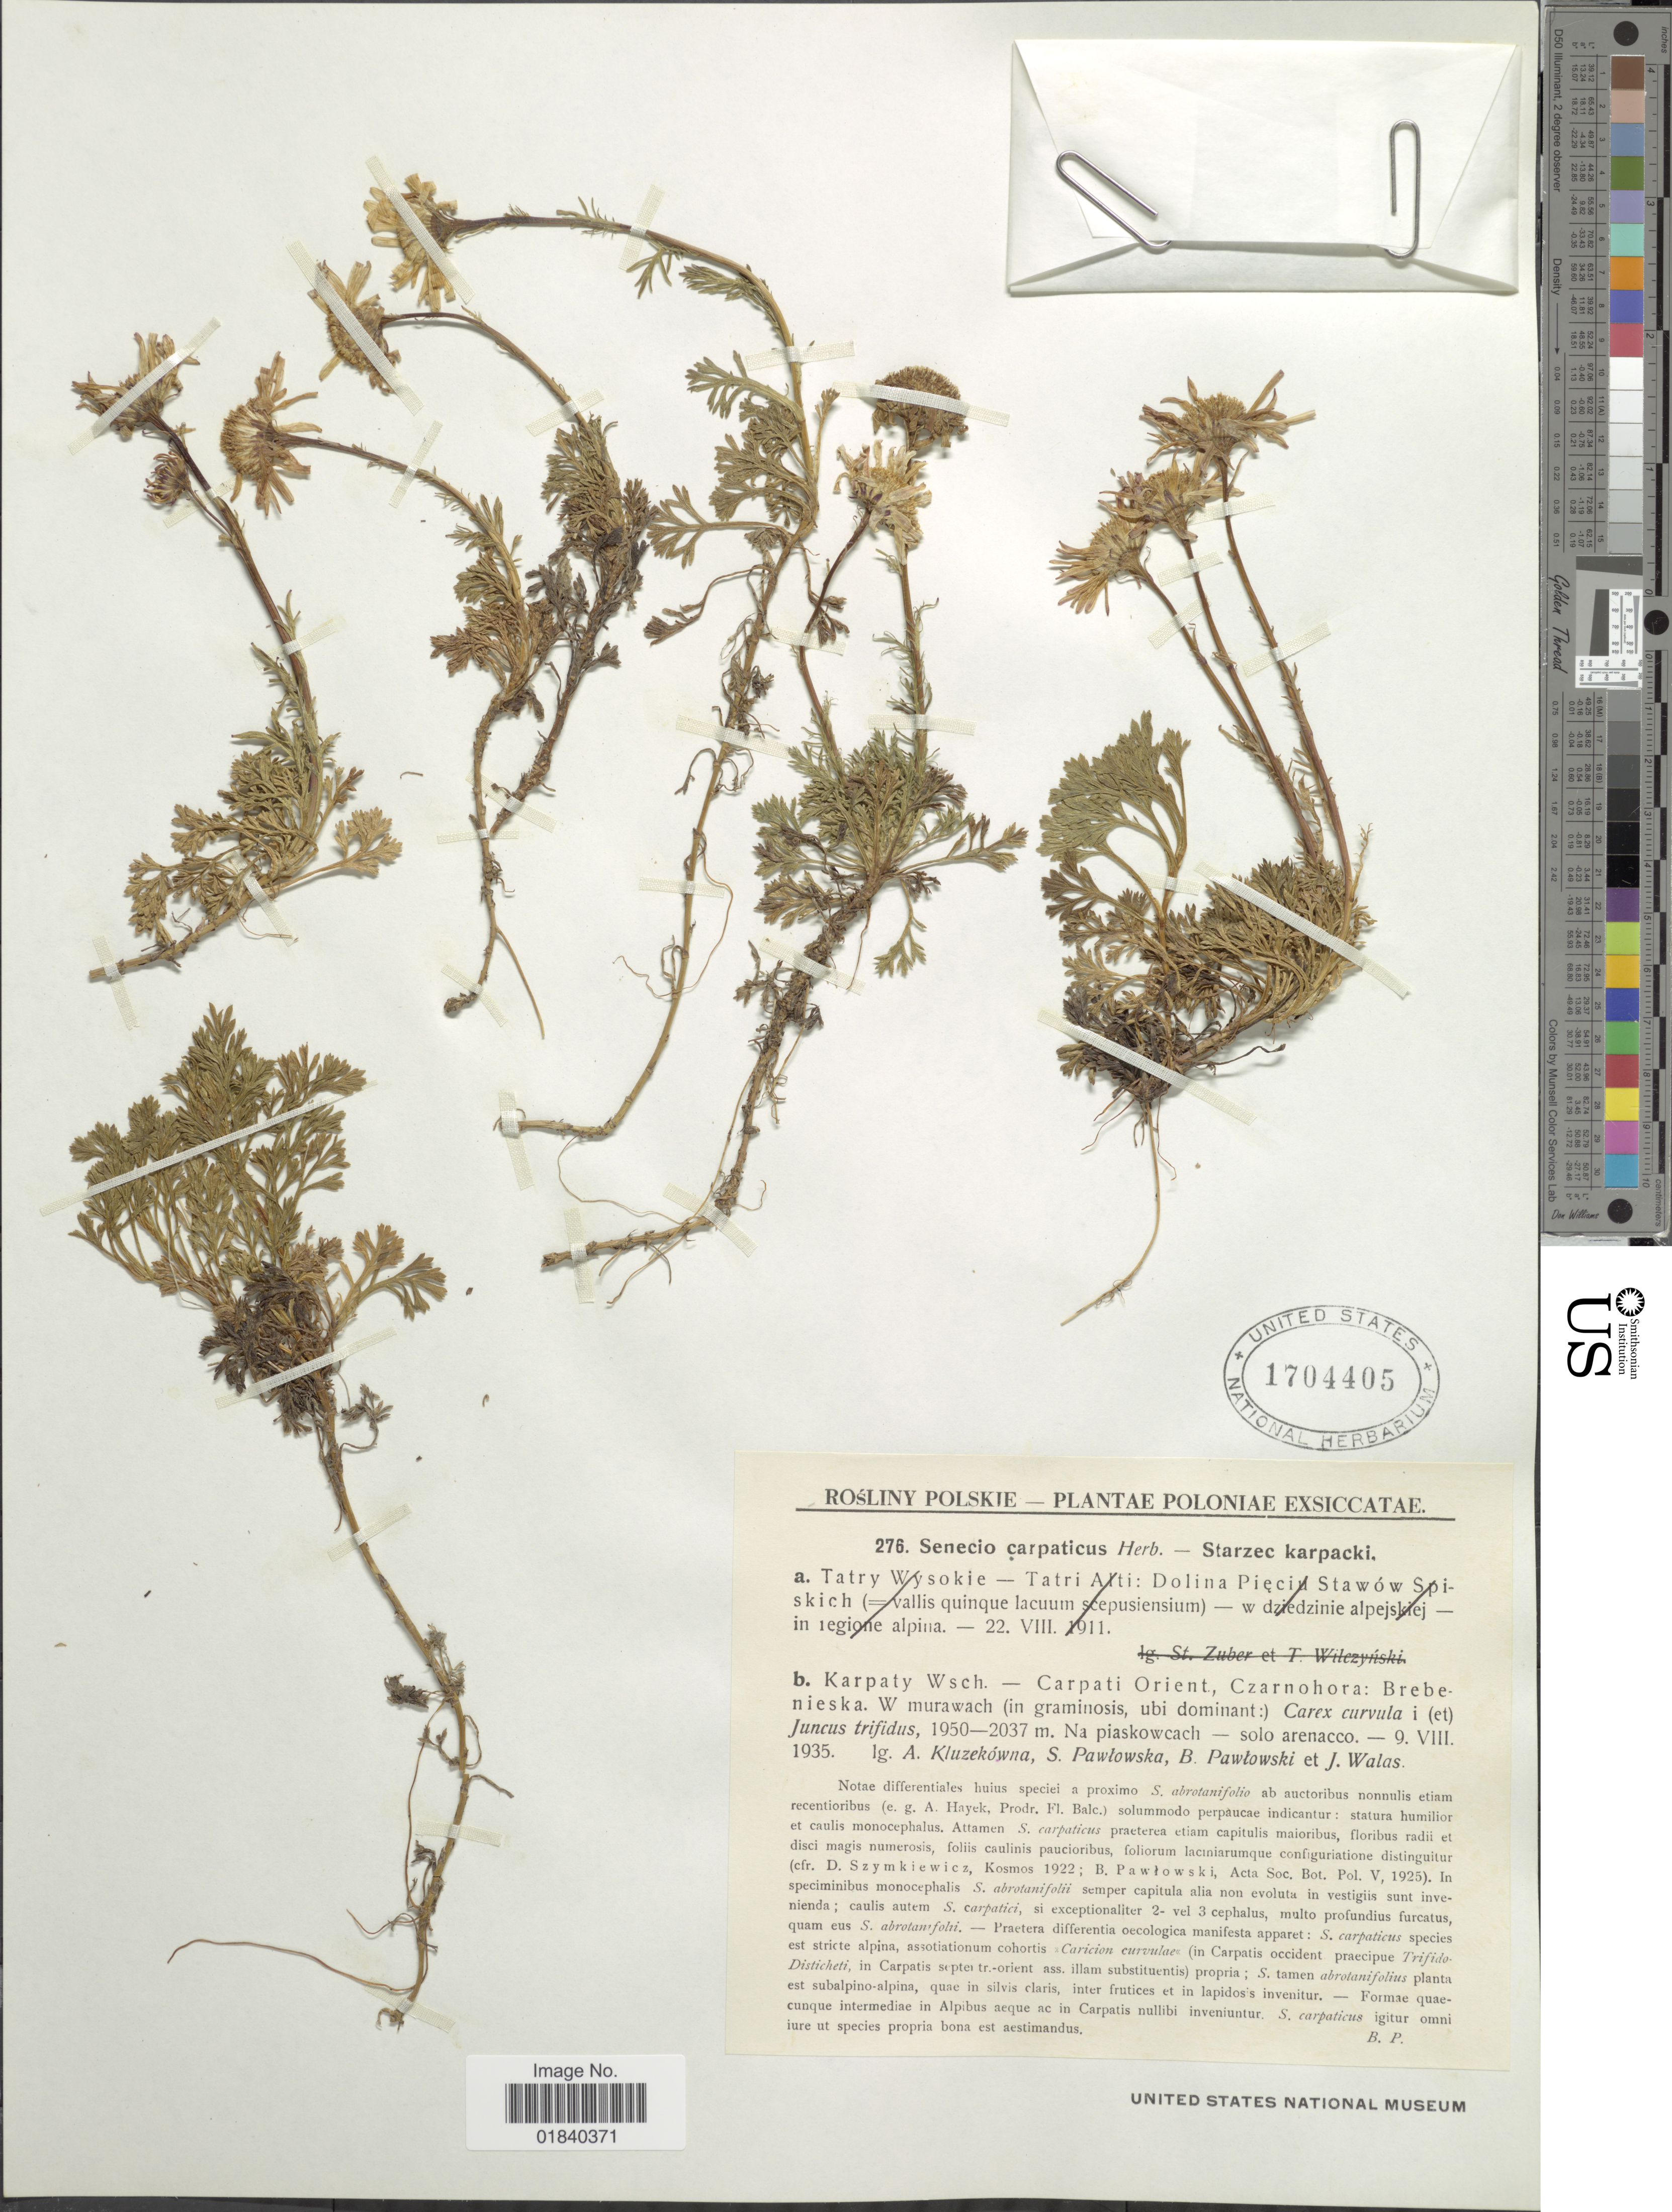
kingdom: Plantae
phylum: Tracheophyta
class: Magnoliopsida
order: Asterales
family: Asteraceae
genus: Jacobaea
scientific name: Jacobaea abrotanifolia subsp. carpathica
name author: (Herbich) B. Nord. & Greuter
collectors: A. Kluzekówna, S. Pawlowska, B. Pawlowski & J. Walas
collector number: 276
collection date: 1935-08-09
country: Poland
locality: Poloniae. Na Piaskowcach - solo arenacco.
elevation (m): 1950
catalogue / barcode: US 1704405